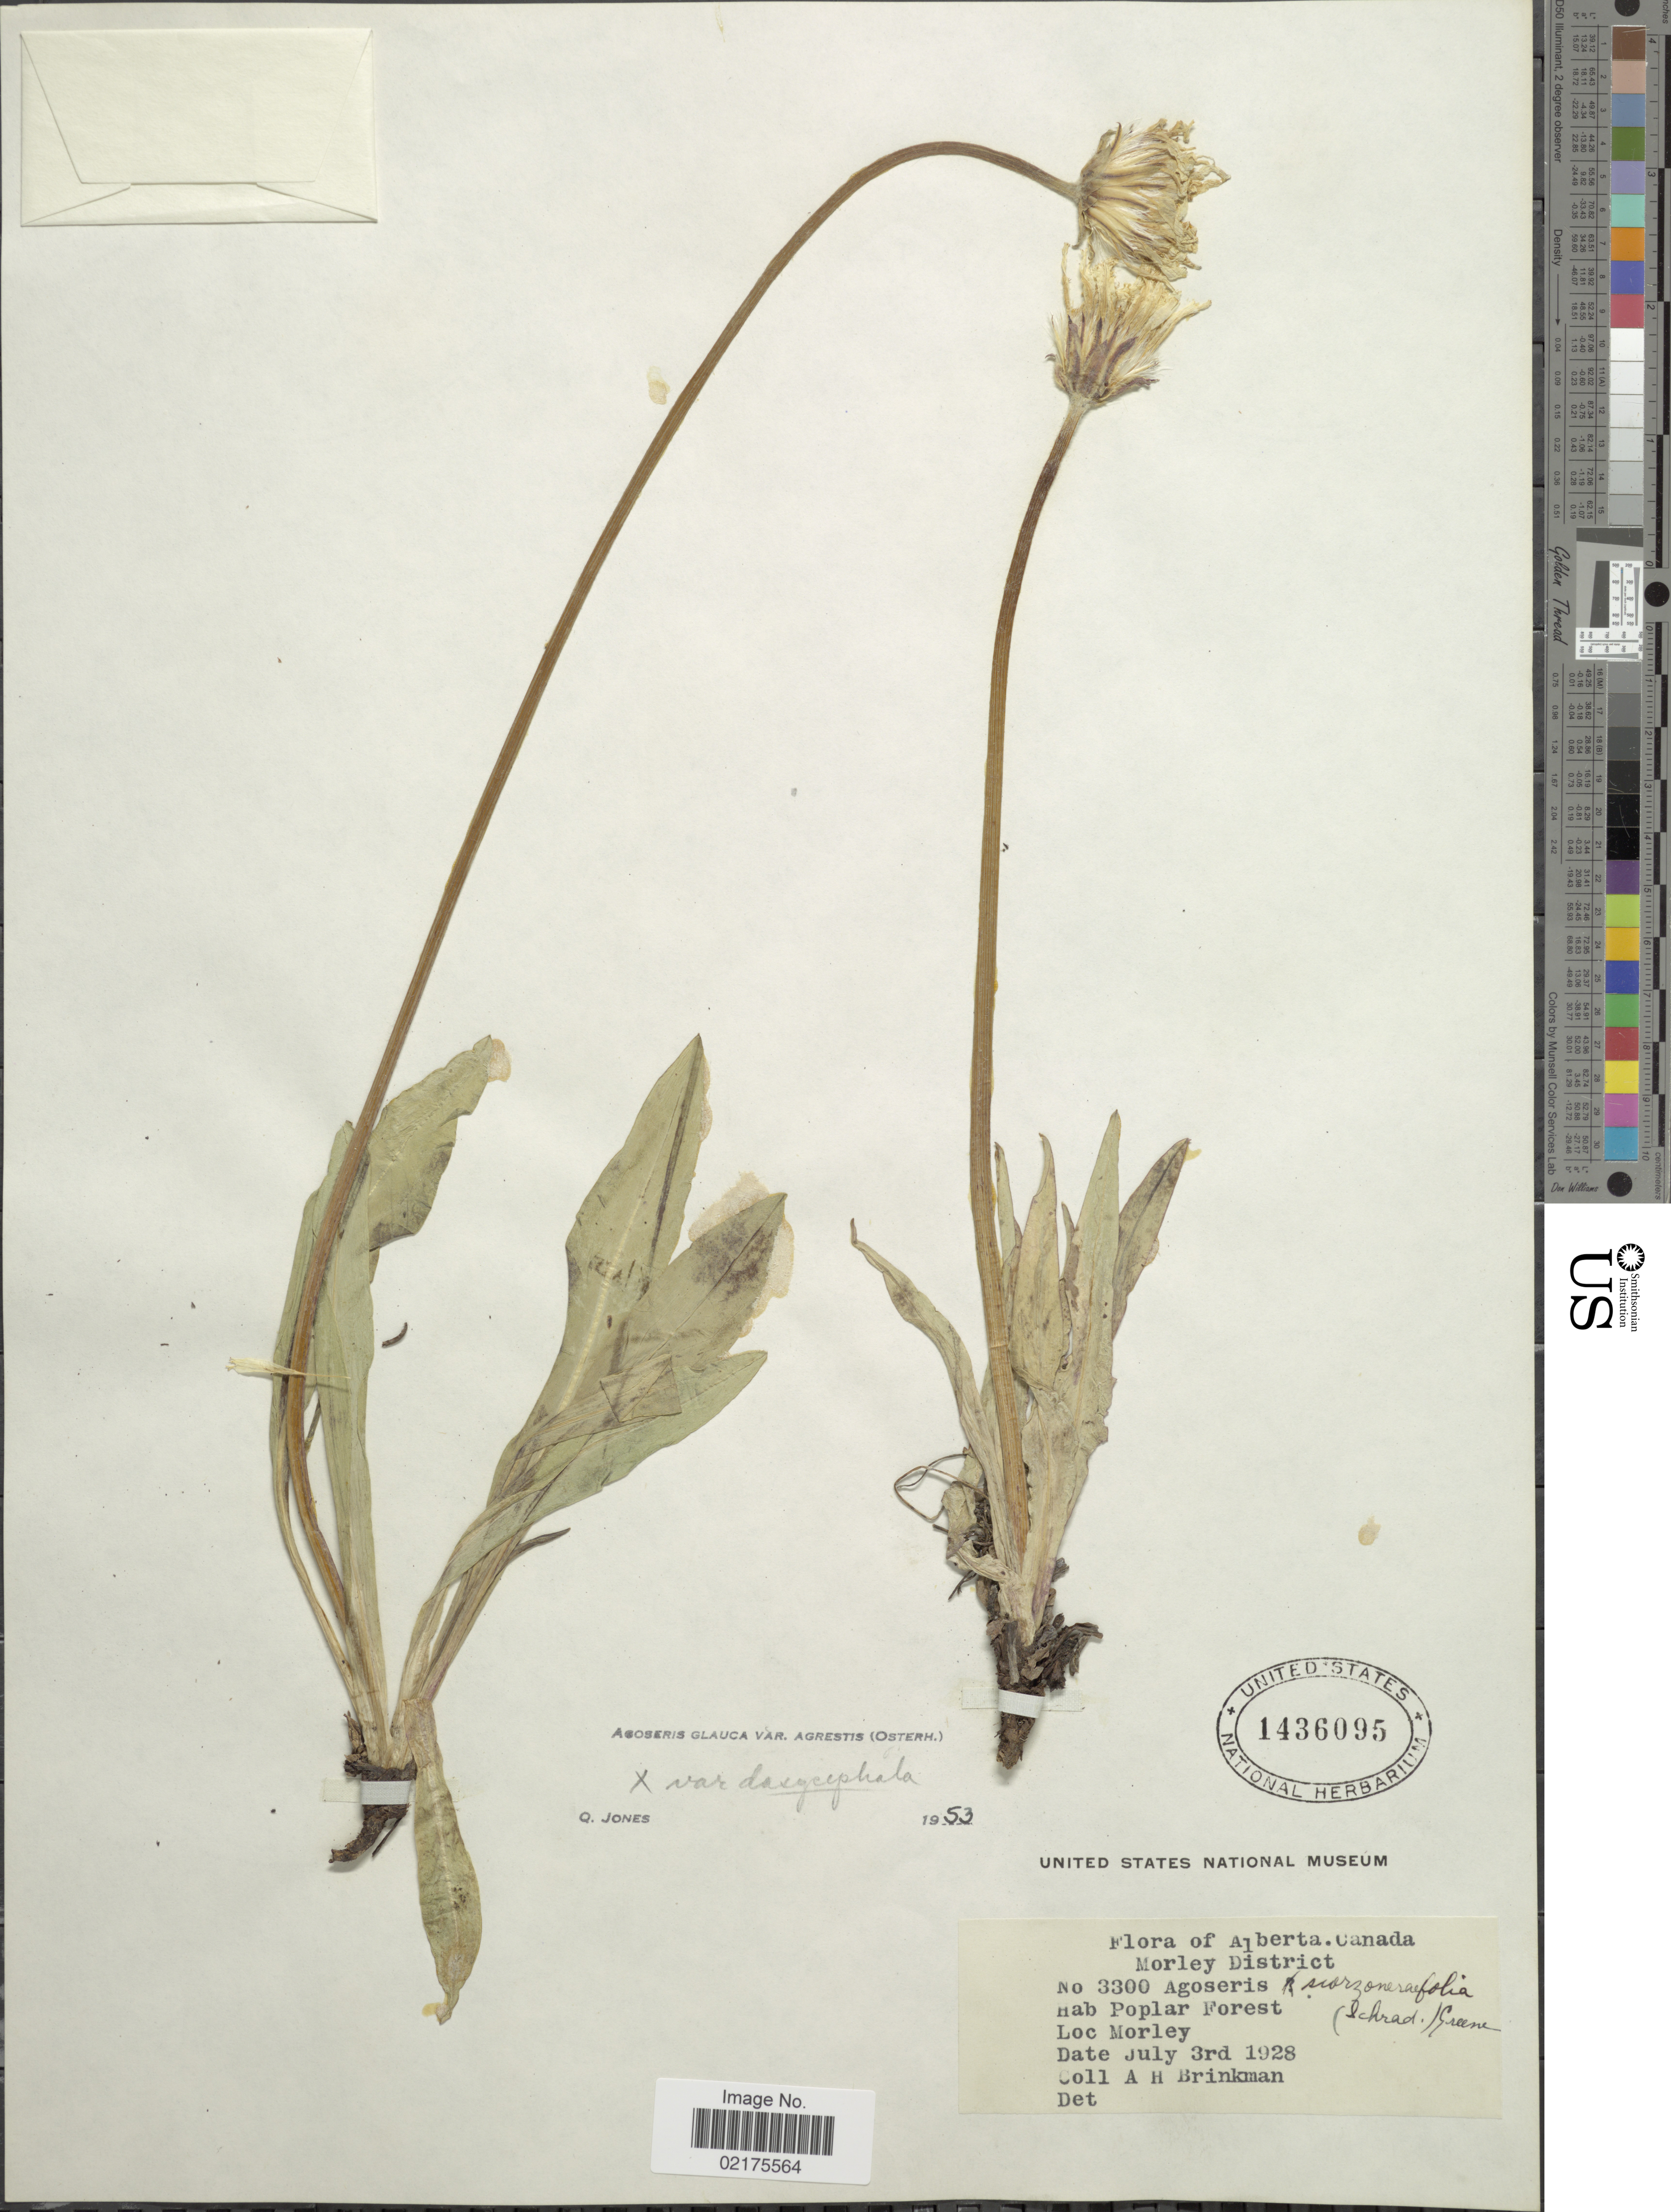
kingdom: Plantae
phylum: Tracheophyta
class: Magnoliopsida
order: Asterales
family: Asteraceae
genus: Agoseris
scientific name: Agoseris glauca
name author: (Pursh) Raf.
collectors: A. Brinkman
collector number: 3300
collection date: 1928-07-03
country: Canada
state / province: Alberta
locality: Morley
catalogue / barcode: US 1436095